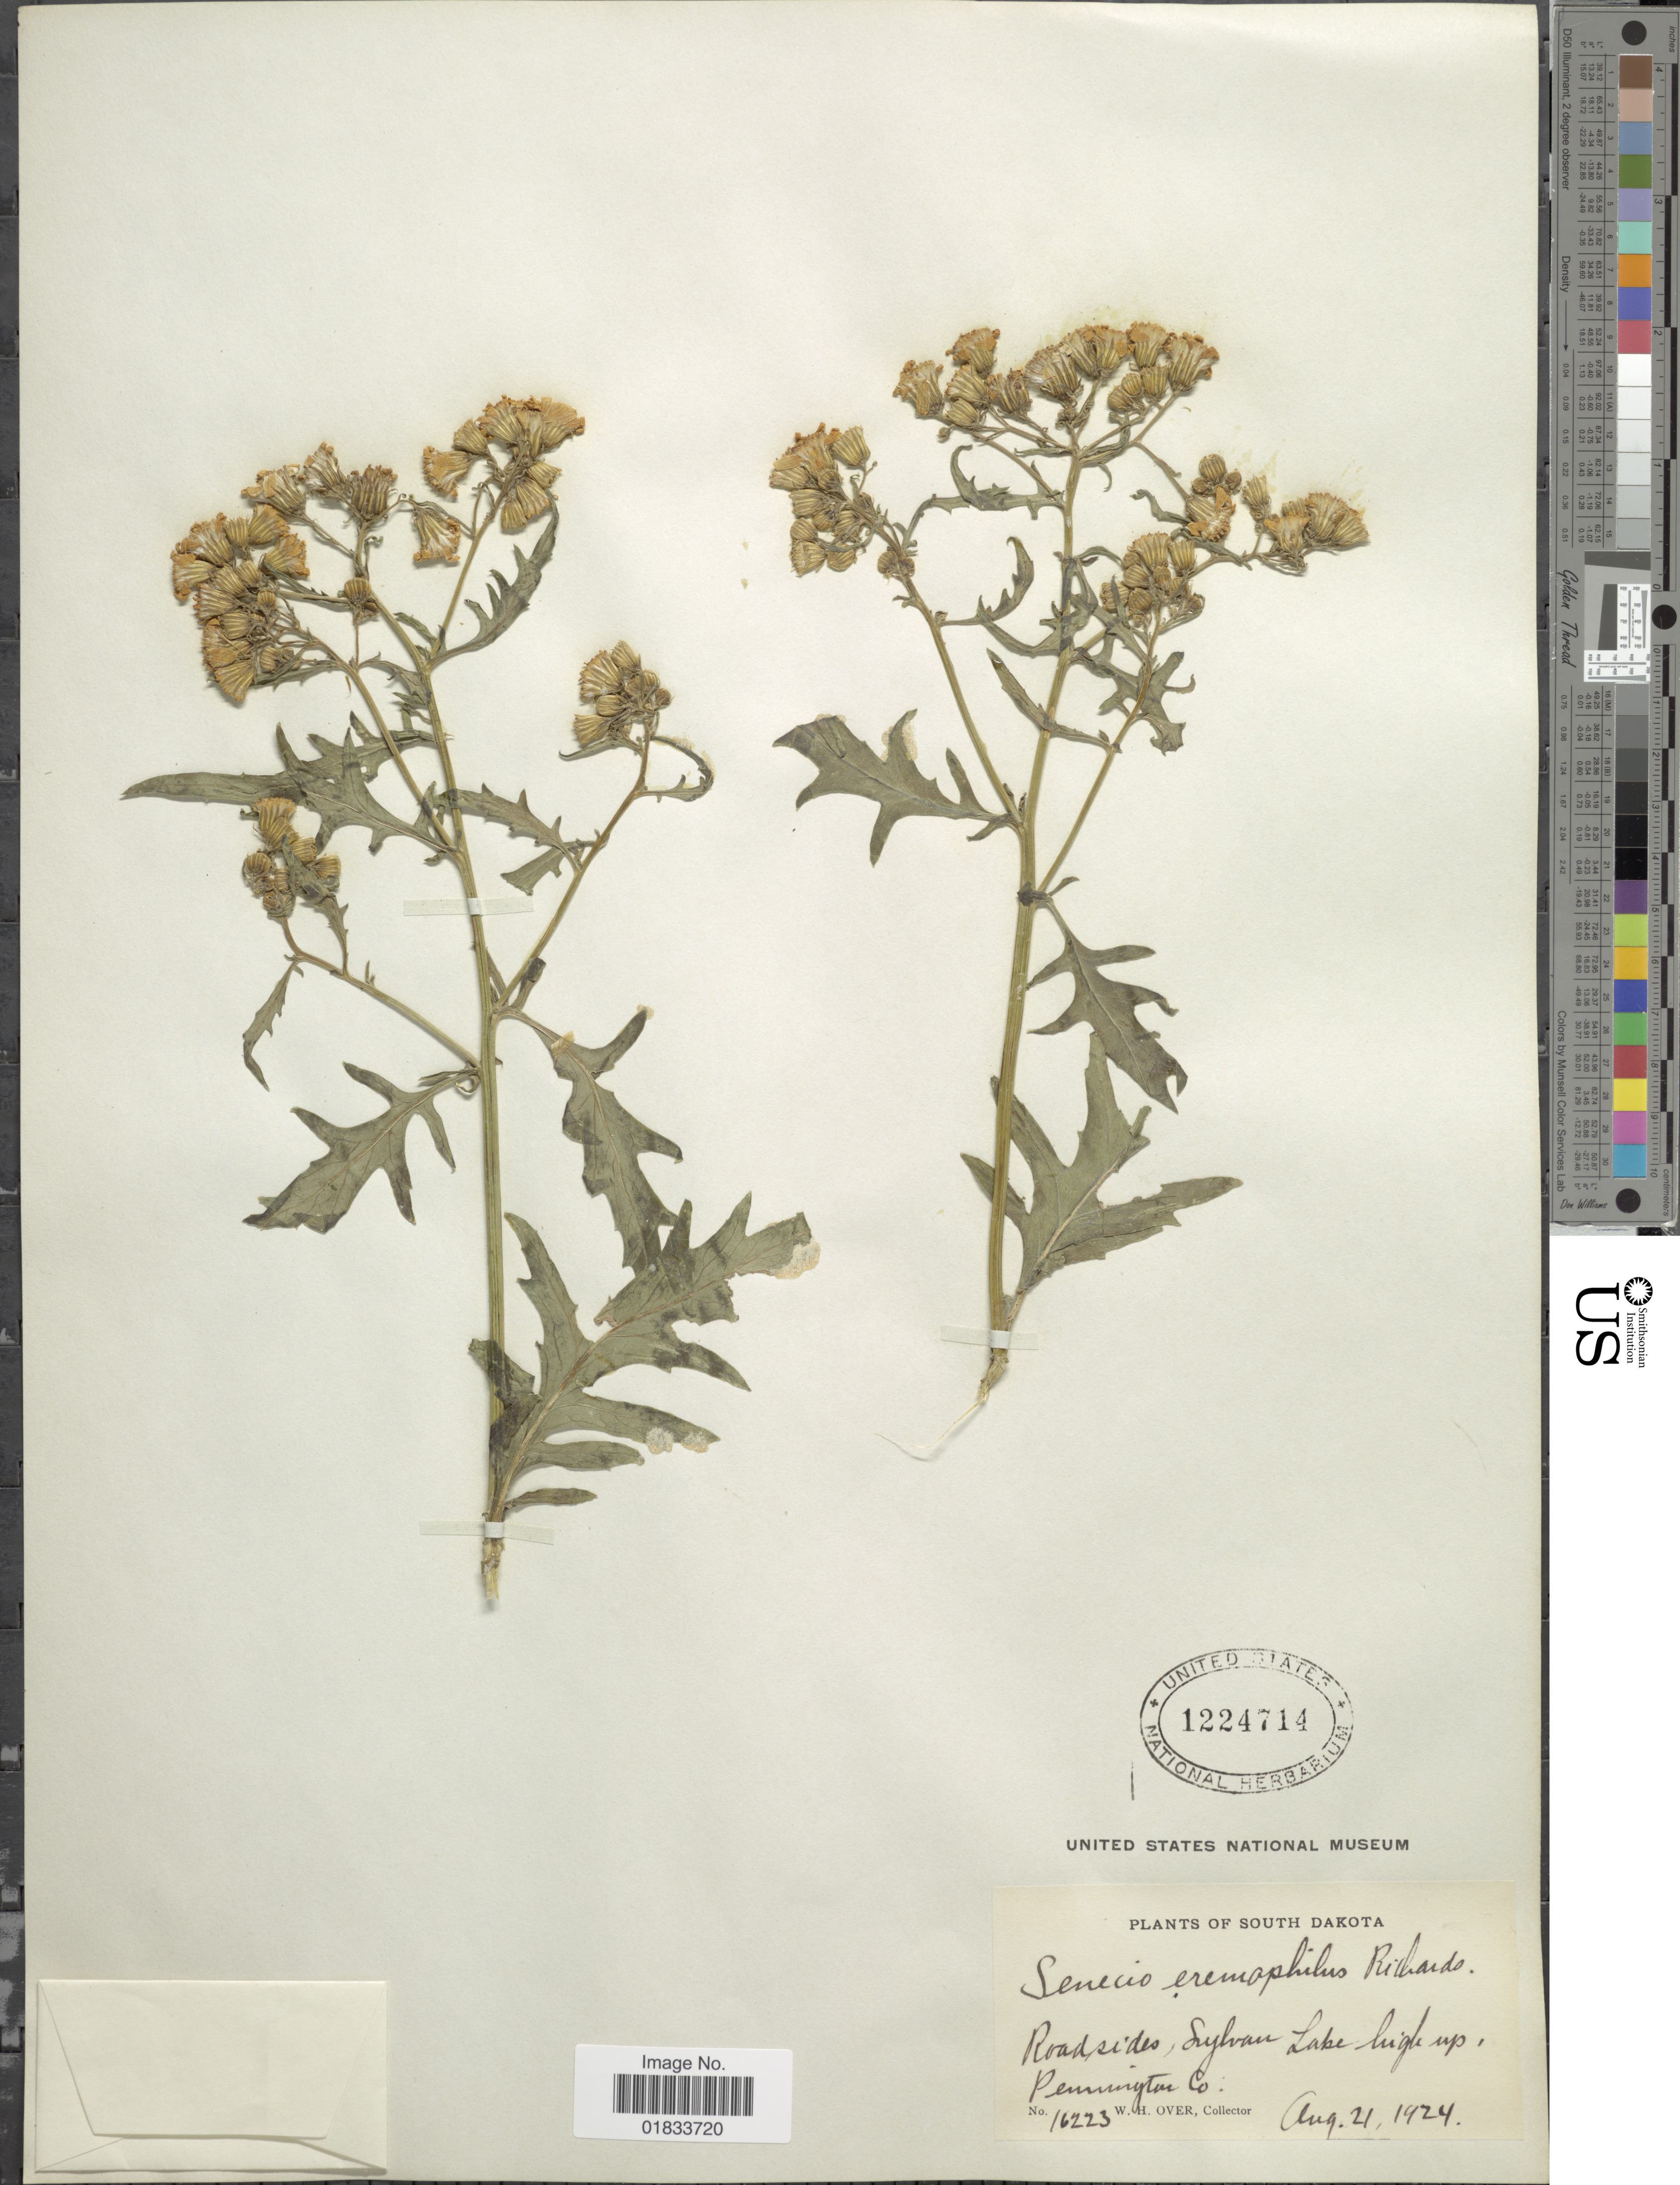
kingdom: Plantae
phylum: Tracheophyta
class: Magnoliopsida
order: Asterales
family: Asteraceae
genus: Senecio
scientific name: Senecio eremophilus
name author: Richardson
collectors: W. Over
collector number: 16223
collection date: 1924-08-21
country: United States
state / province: South Dakota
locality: Roadsides, Sylvan Lake high up Pennington Co.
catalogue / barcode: US 1224714